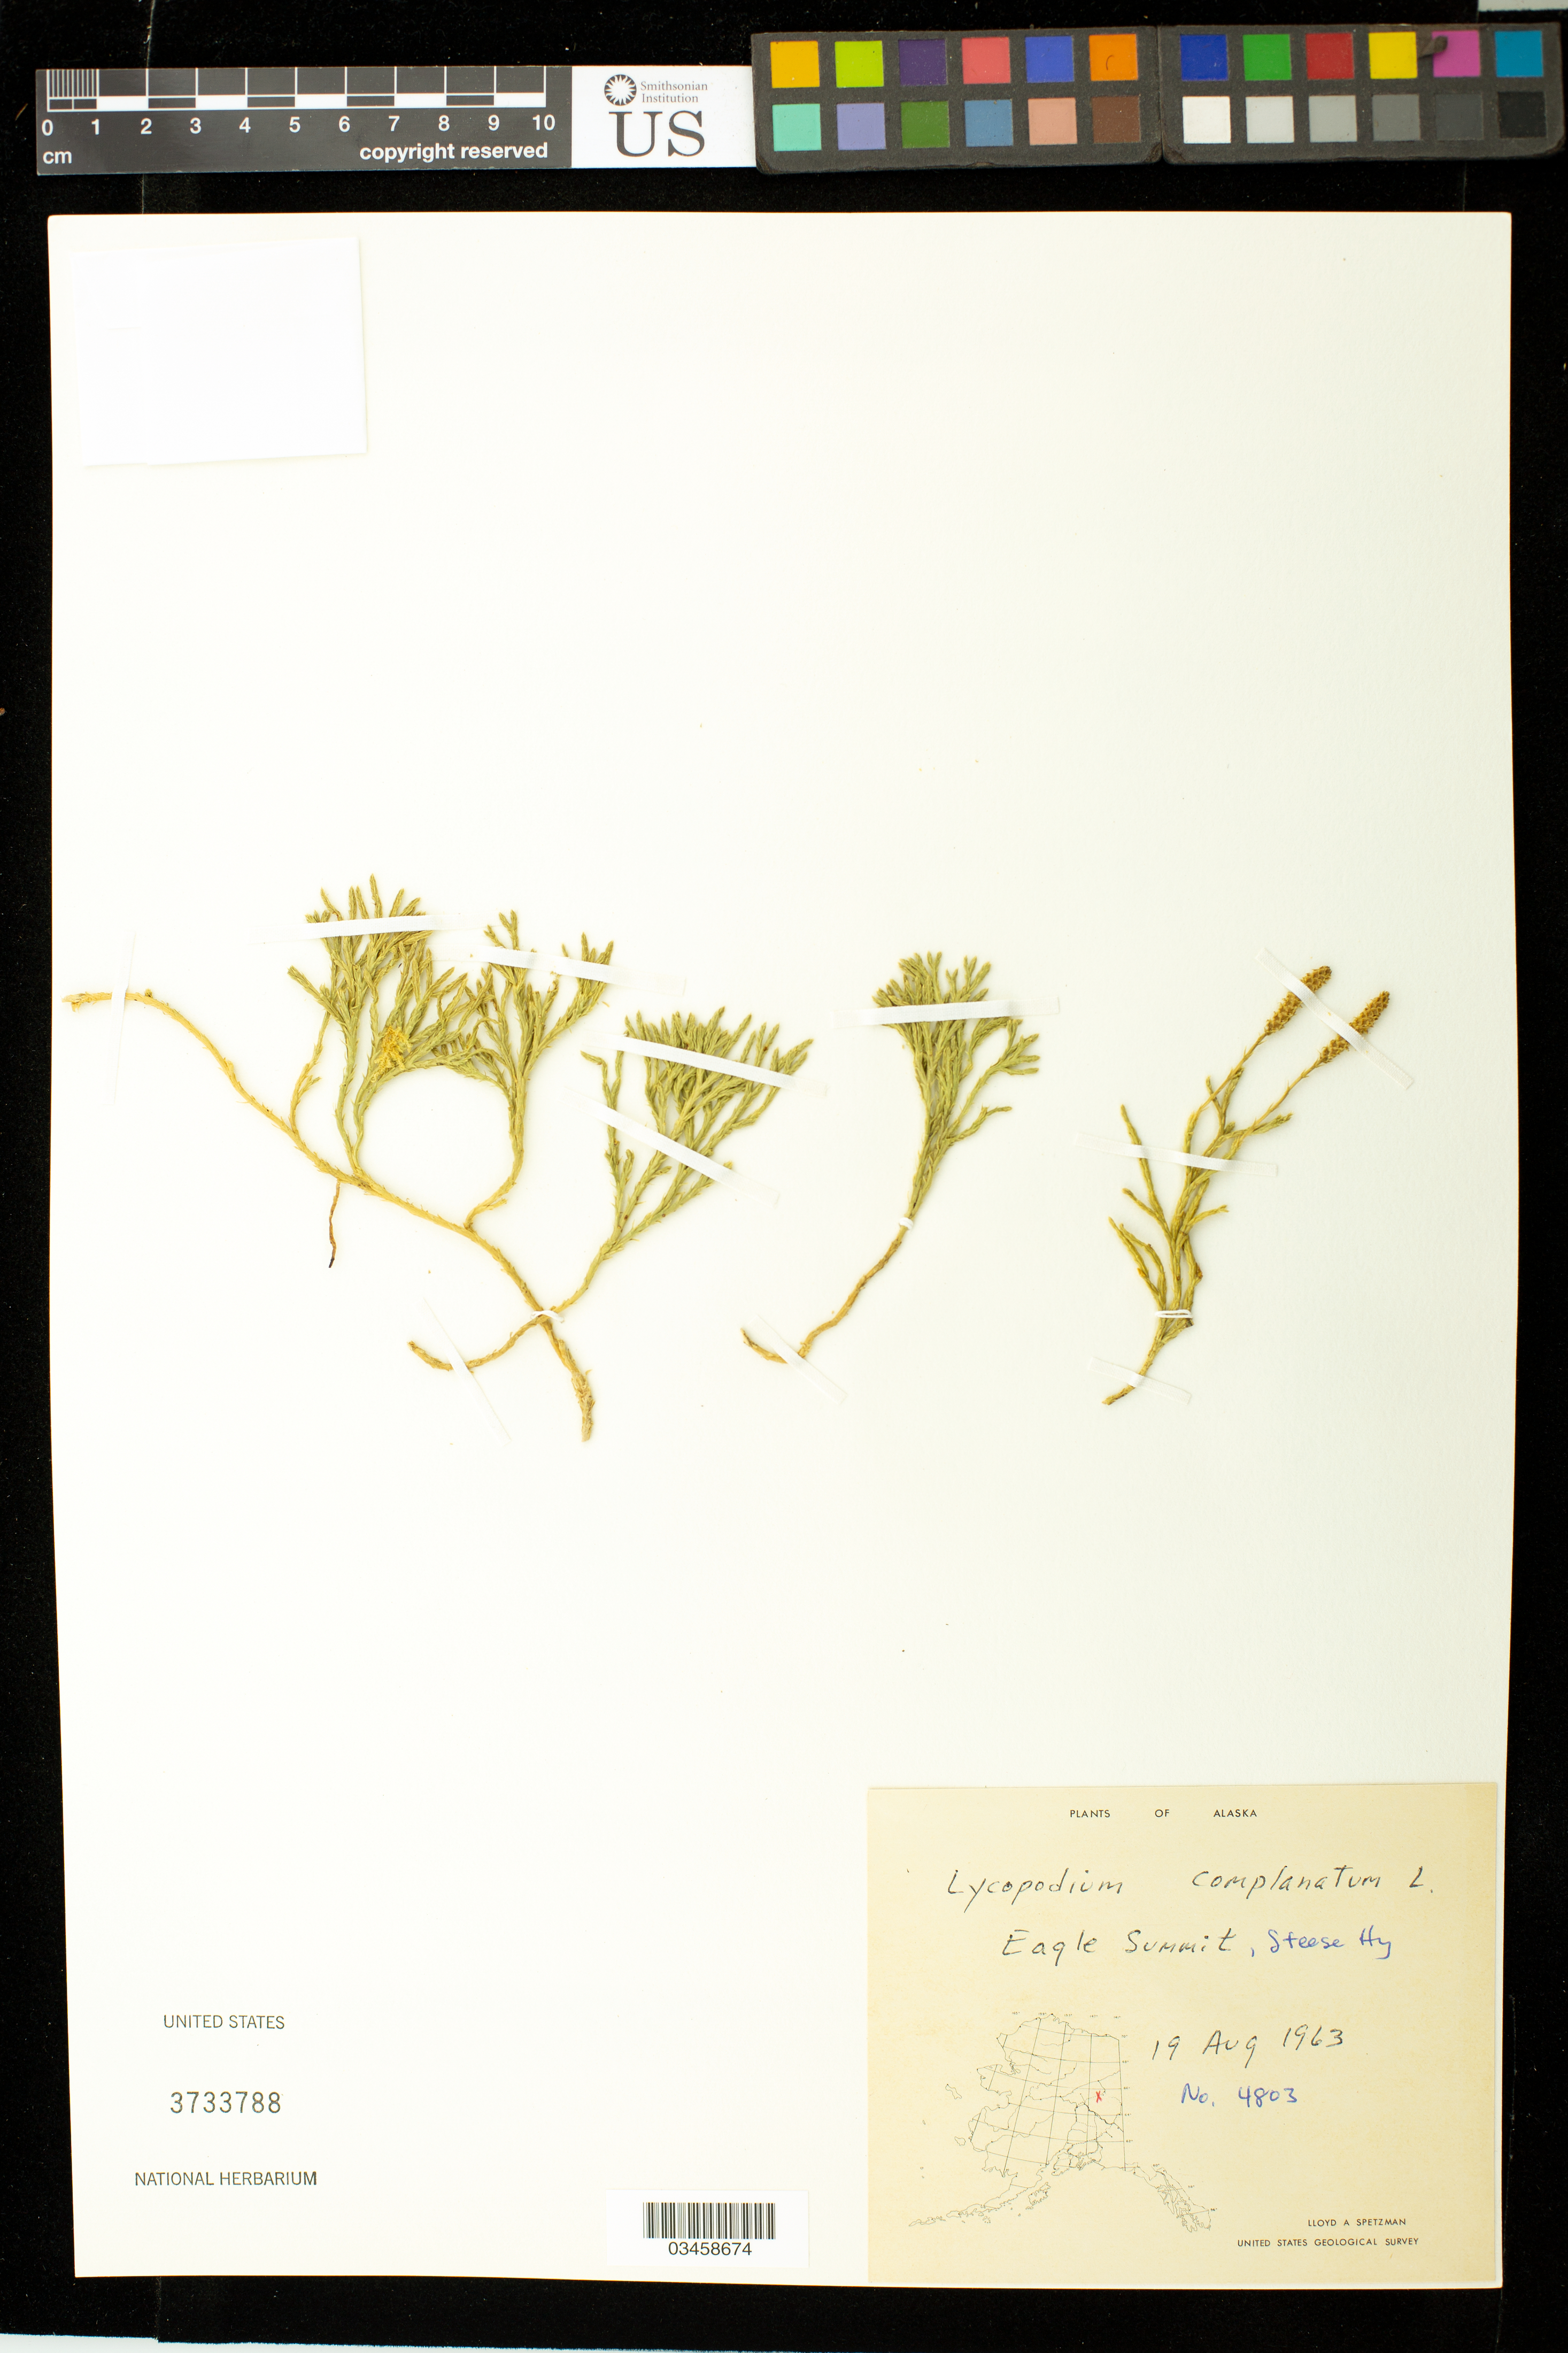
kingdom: Plantae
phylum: Tracheophyta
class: Lycopodiopsida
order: Lycopodiales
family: Lycopodiaceae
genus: Diphasiastrum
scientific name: Diphasiastrum complanatum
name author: (L.) Holub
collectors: L. Spetzman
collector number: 4803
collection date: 1963-08-19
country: United States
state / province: Alaska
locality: Eagle Summit, Steese Hwy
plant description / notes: OR # 231032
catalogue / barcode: US 3733788